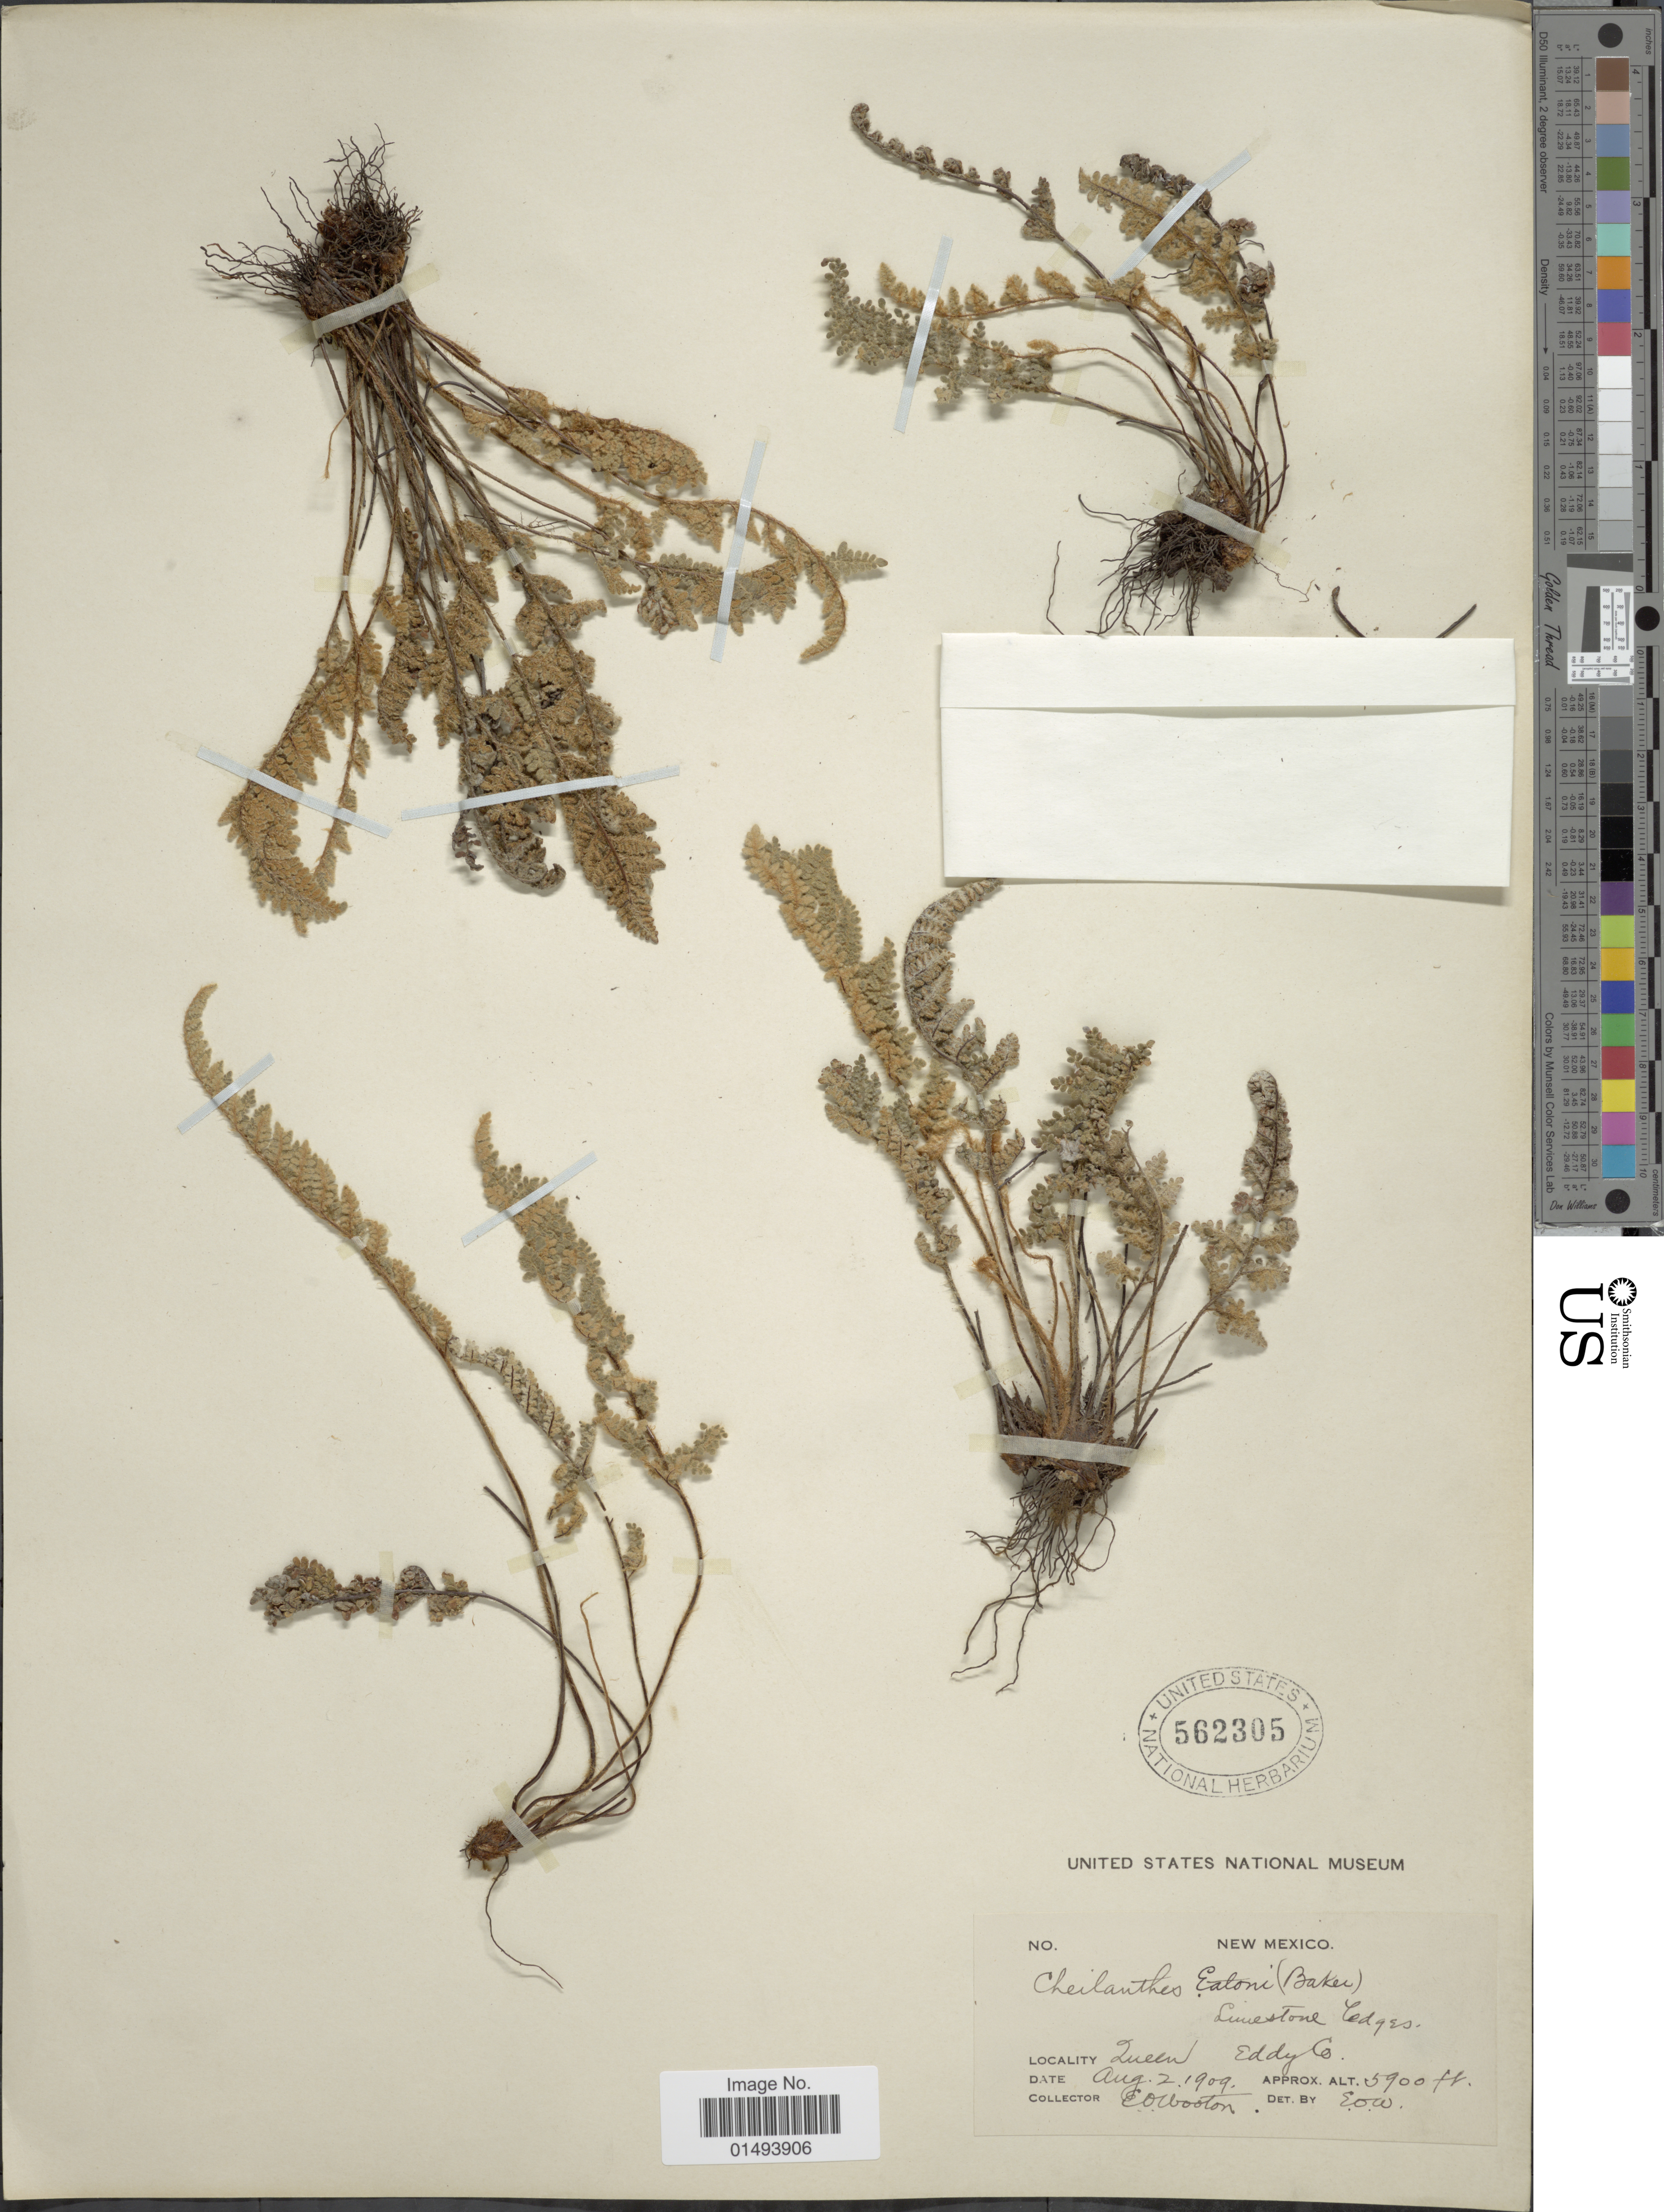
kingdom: Plantae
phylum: Tracheophyta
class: Polypodiopsida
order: Polypodiales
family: Pteridaceae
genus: Myriopteris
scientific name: Myriopteris rufa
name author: Fée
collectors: E. O. Wooton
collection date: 1909-08-02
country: United States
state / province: New Mexico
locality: Limestone ledges, Queen Eddy Co.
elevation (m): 1798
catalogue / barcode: US 562305